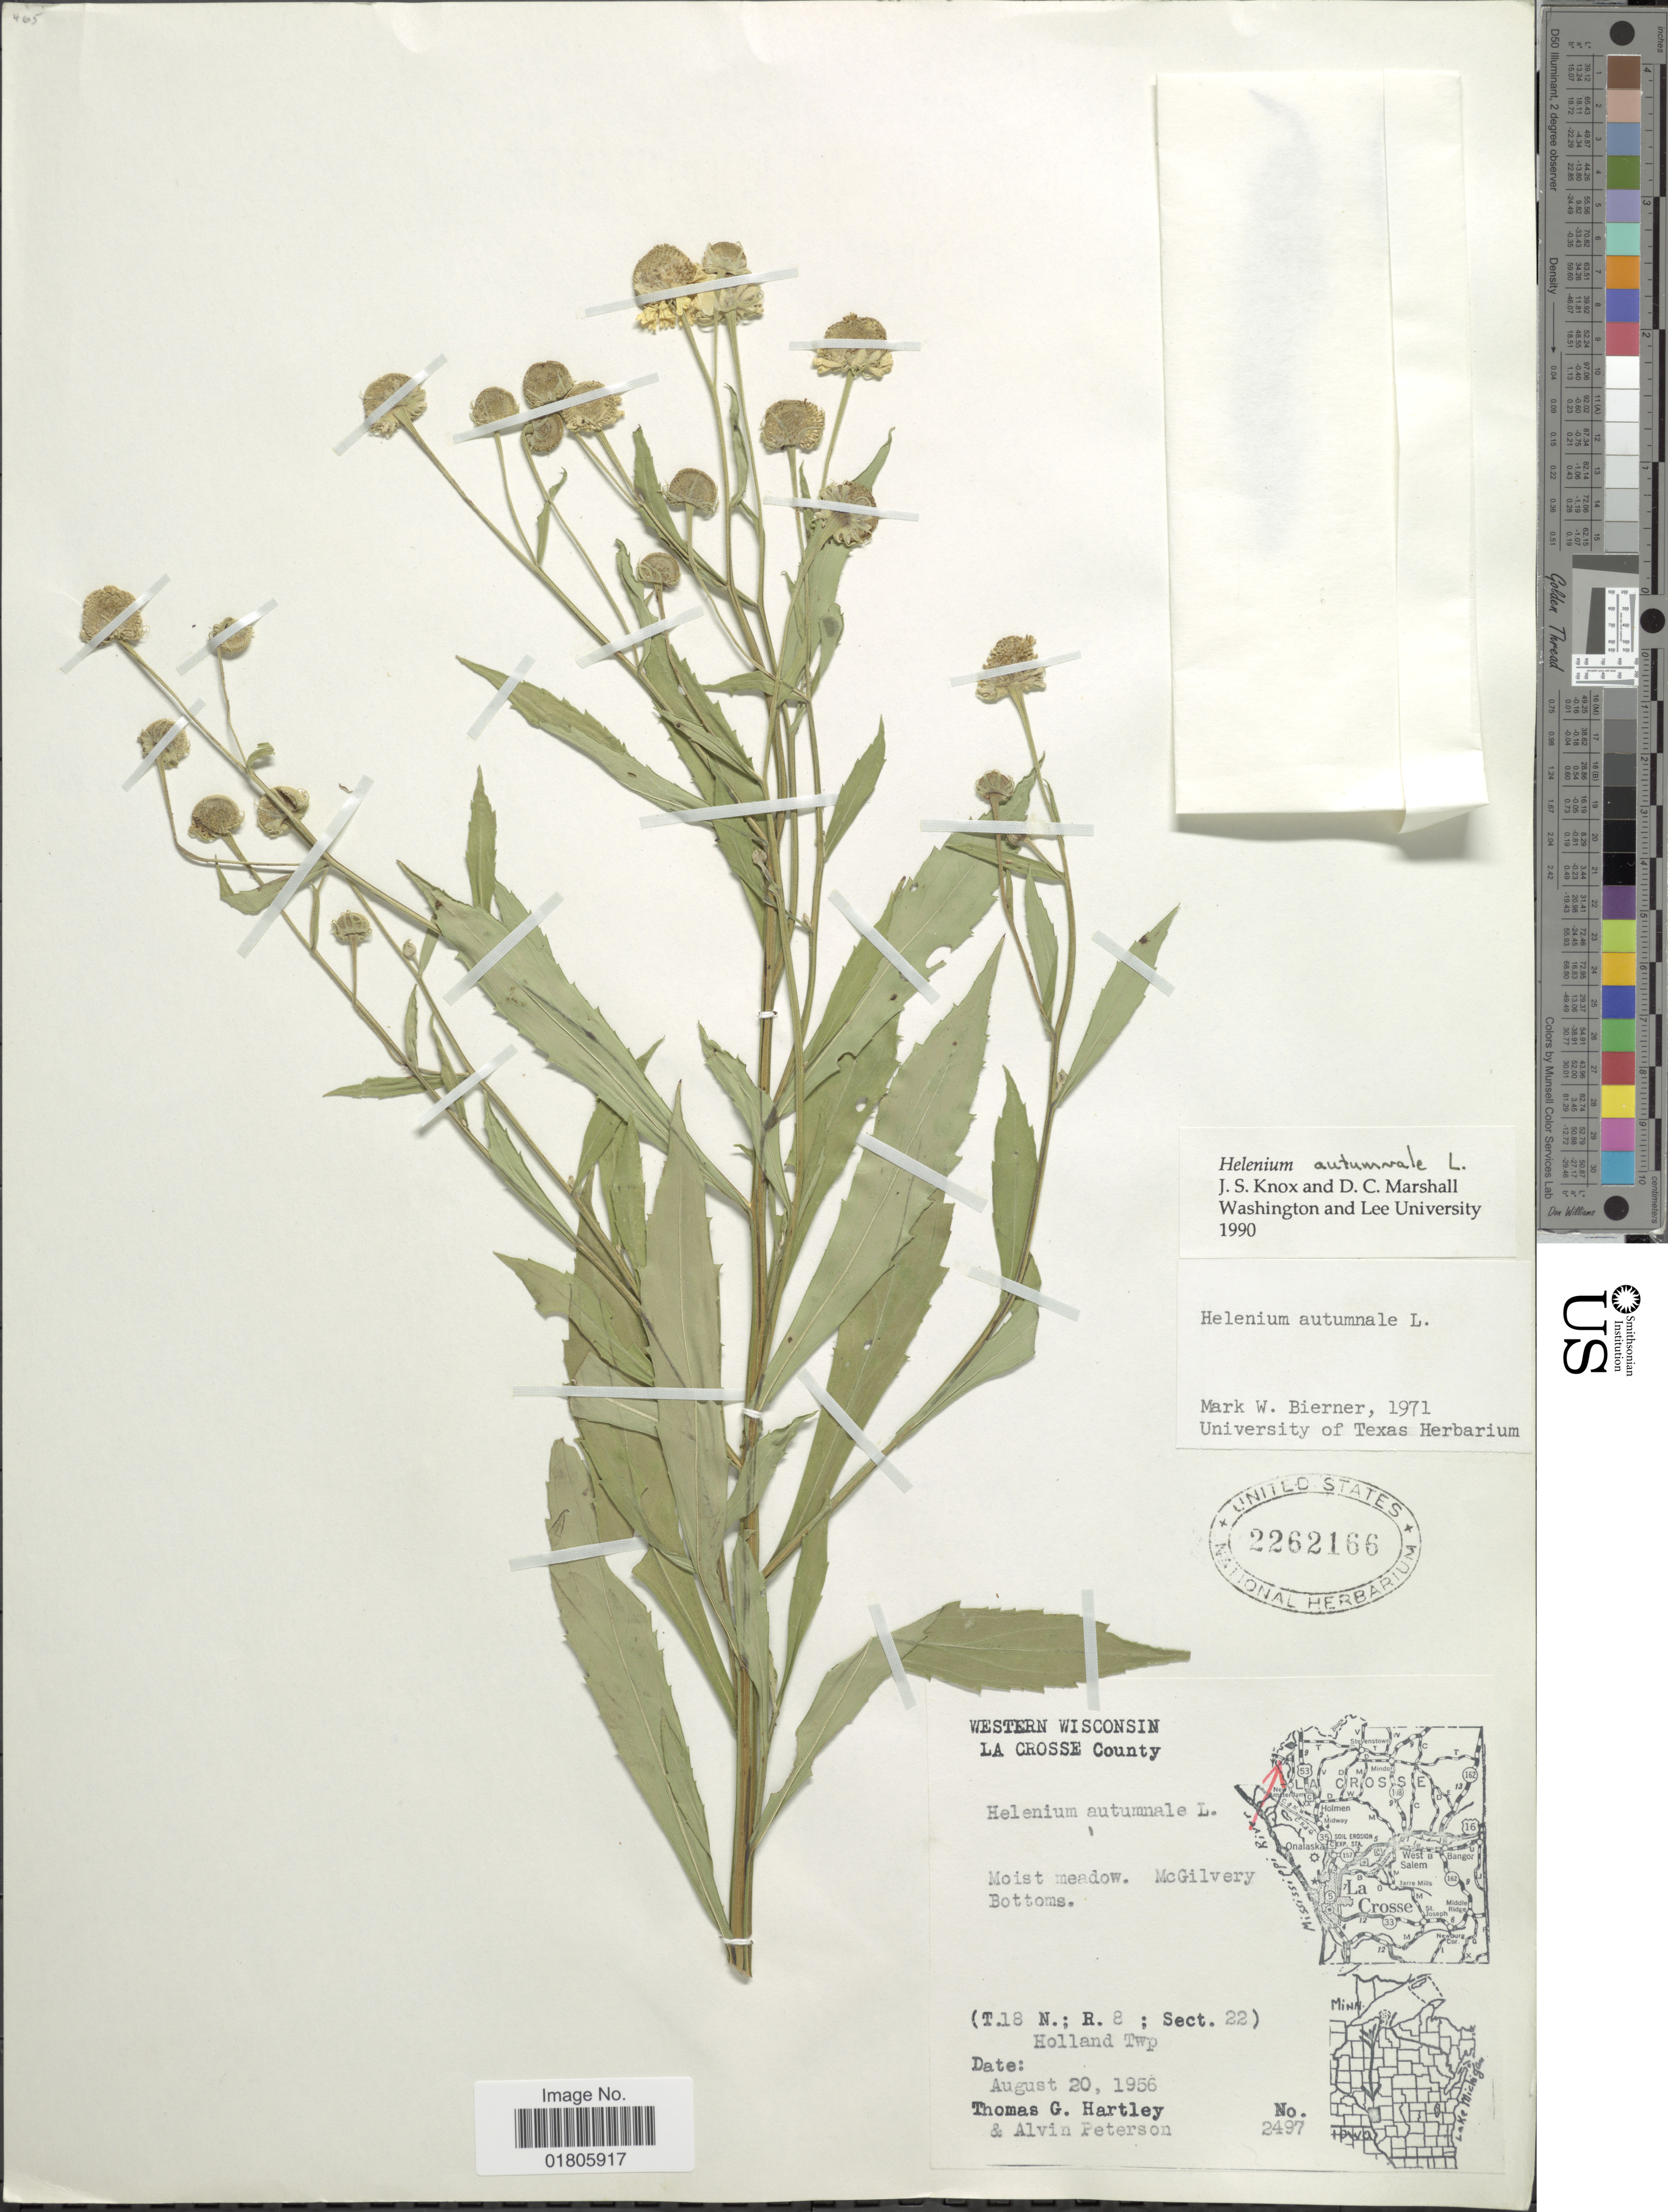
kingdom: Plantae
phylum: Tracheophyta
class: Magnoliopsida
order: Asterales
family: Asteraceae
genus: Helenium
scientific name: Helenium autumnale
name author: L.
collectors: T. G. Hartley & A. M. Peterson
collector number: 2497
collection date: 1956-08-20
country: United States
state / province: Wisconsin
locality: Western Wisconsin. T. 18 N.; R. 8; Sect. 22 Holland Twp. McGilvery Bottoms. La Crosse County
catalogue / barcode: US 2262166